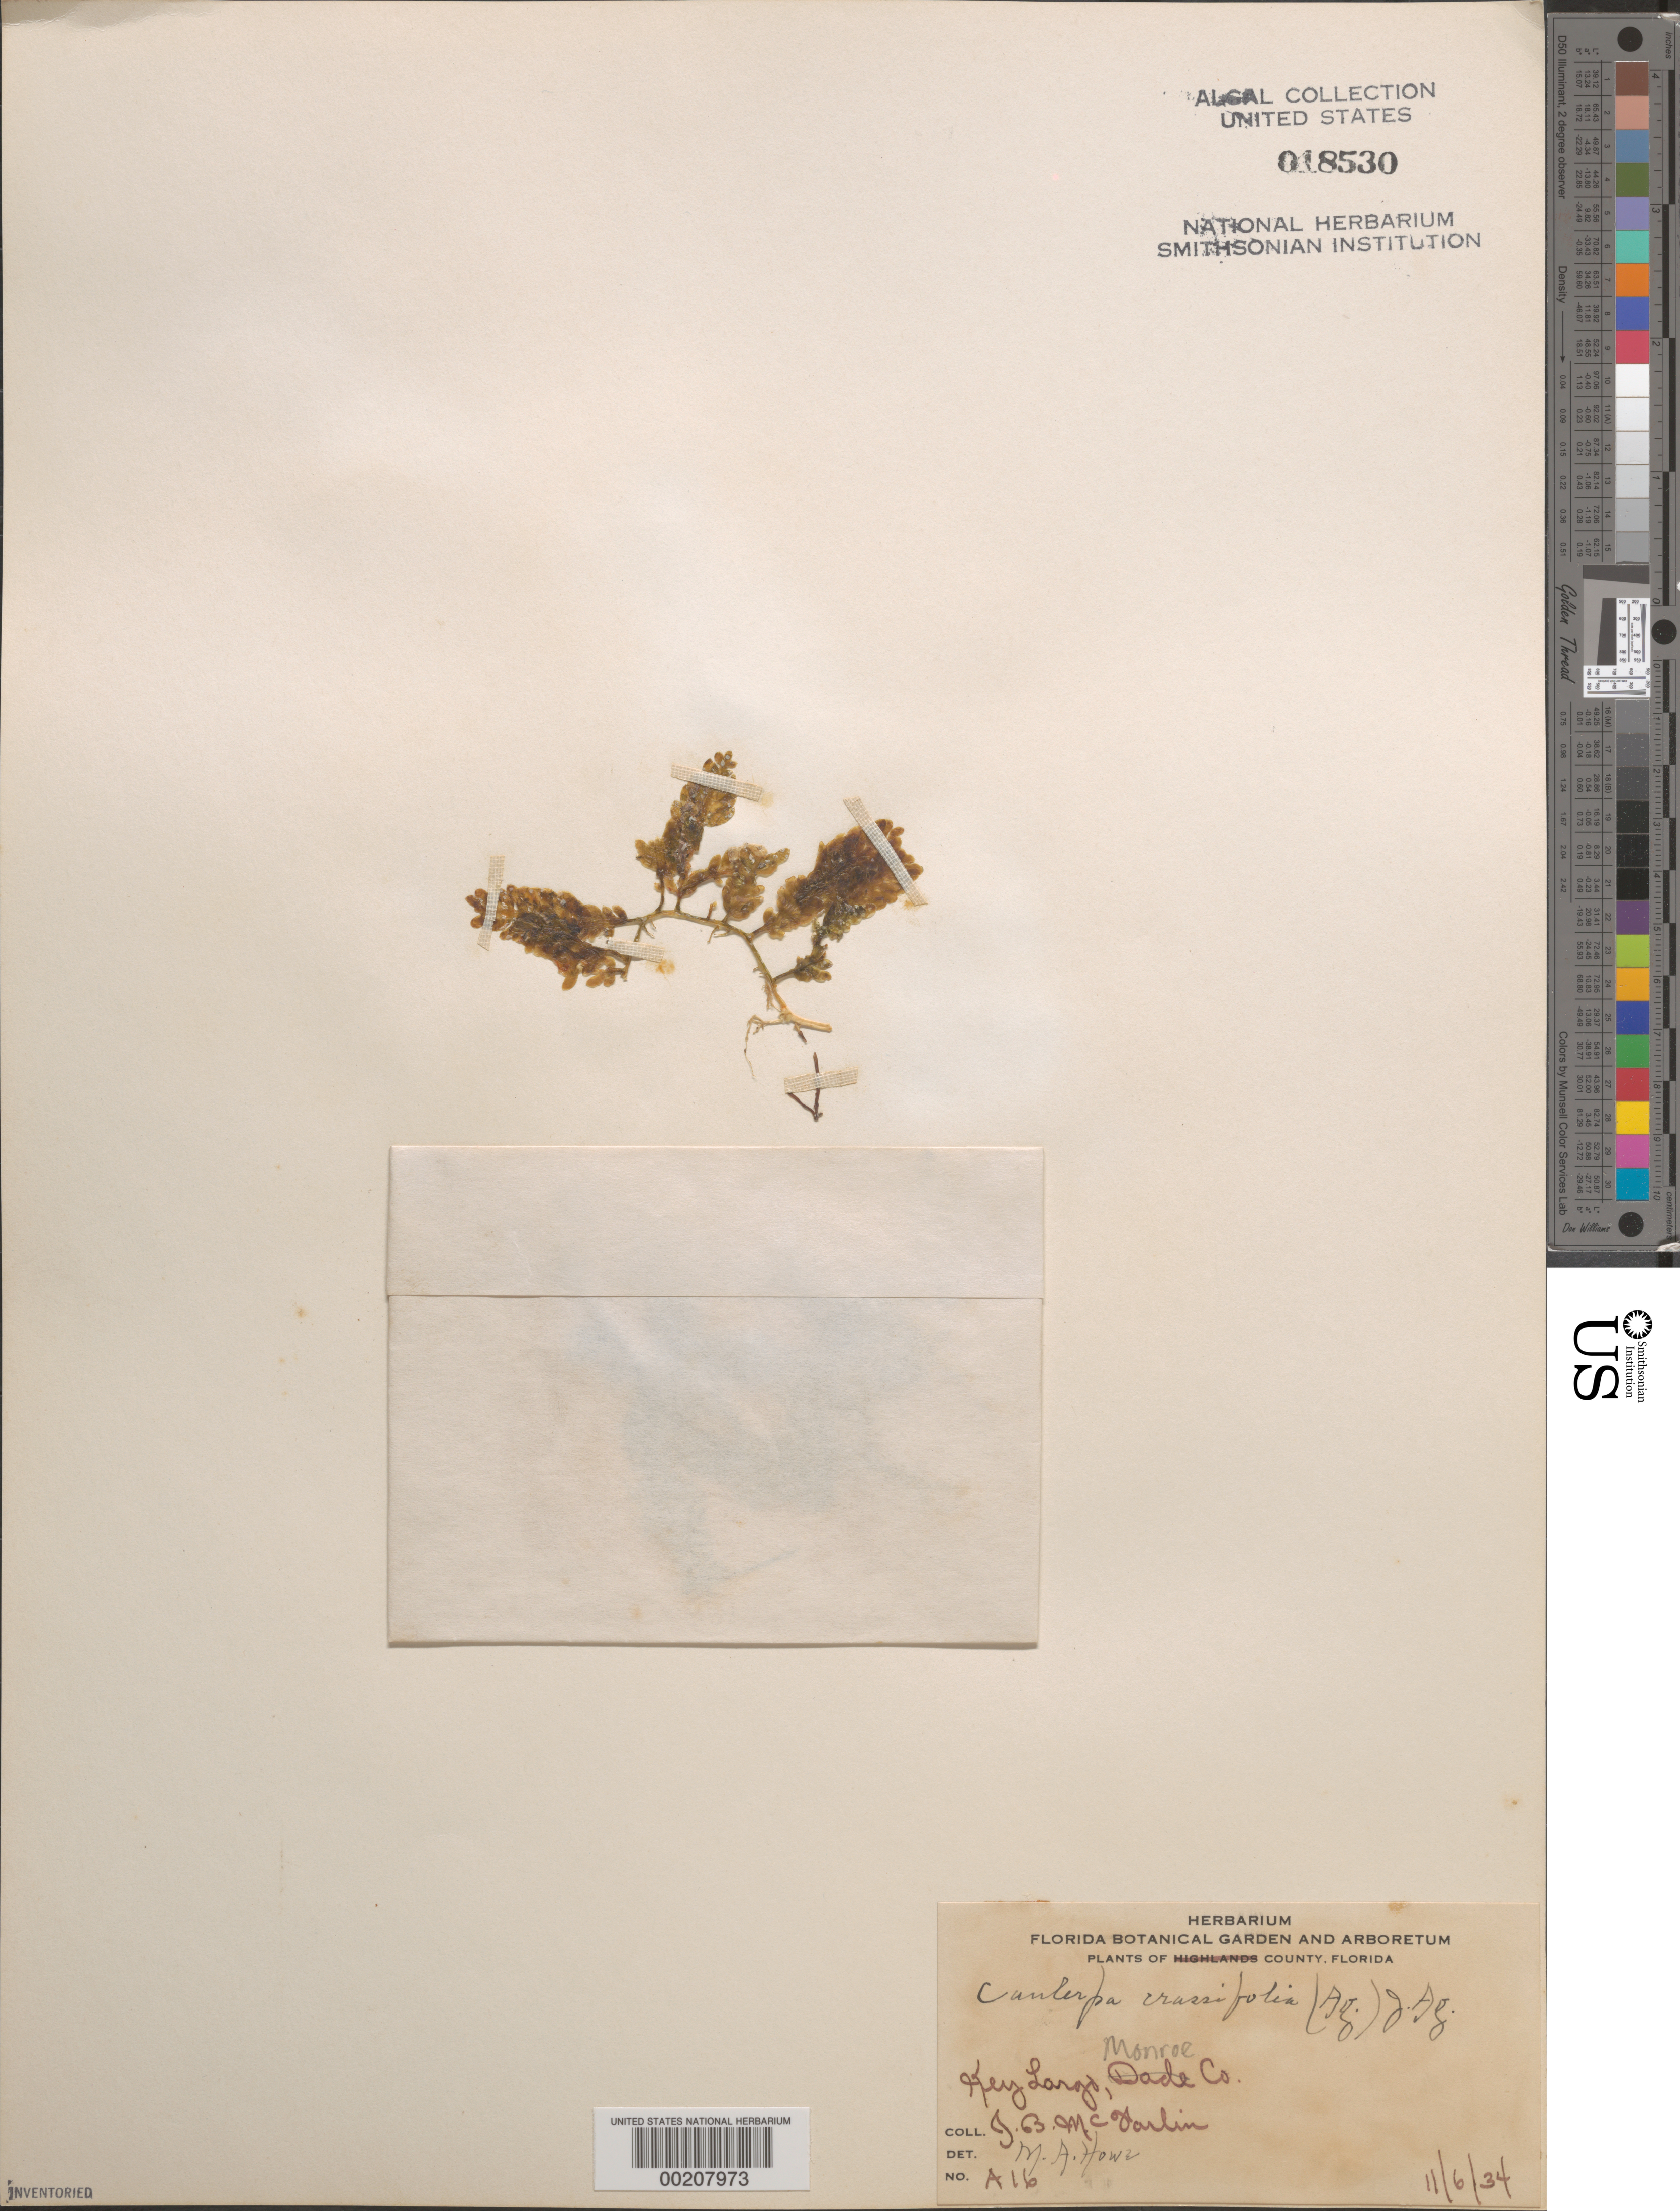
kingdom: Plantae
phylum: Chlorophyta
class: Ulvophyceae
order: Cladophorales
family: Cladophoraceae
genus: Cladophora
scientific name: Cladophora glomerata var. crassior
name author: (C. Agardh) C. Hoek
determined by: Algae name updating Project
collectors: J. McFarlin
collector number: A16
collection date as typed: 06 Nov 1934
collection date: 1934-11-06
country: United States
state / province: Florida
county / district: Monroe County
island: Key Largo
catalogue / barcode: US 18530